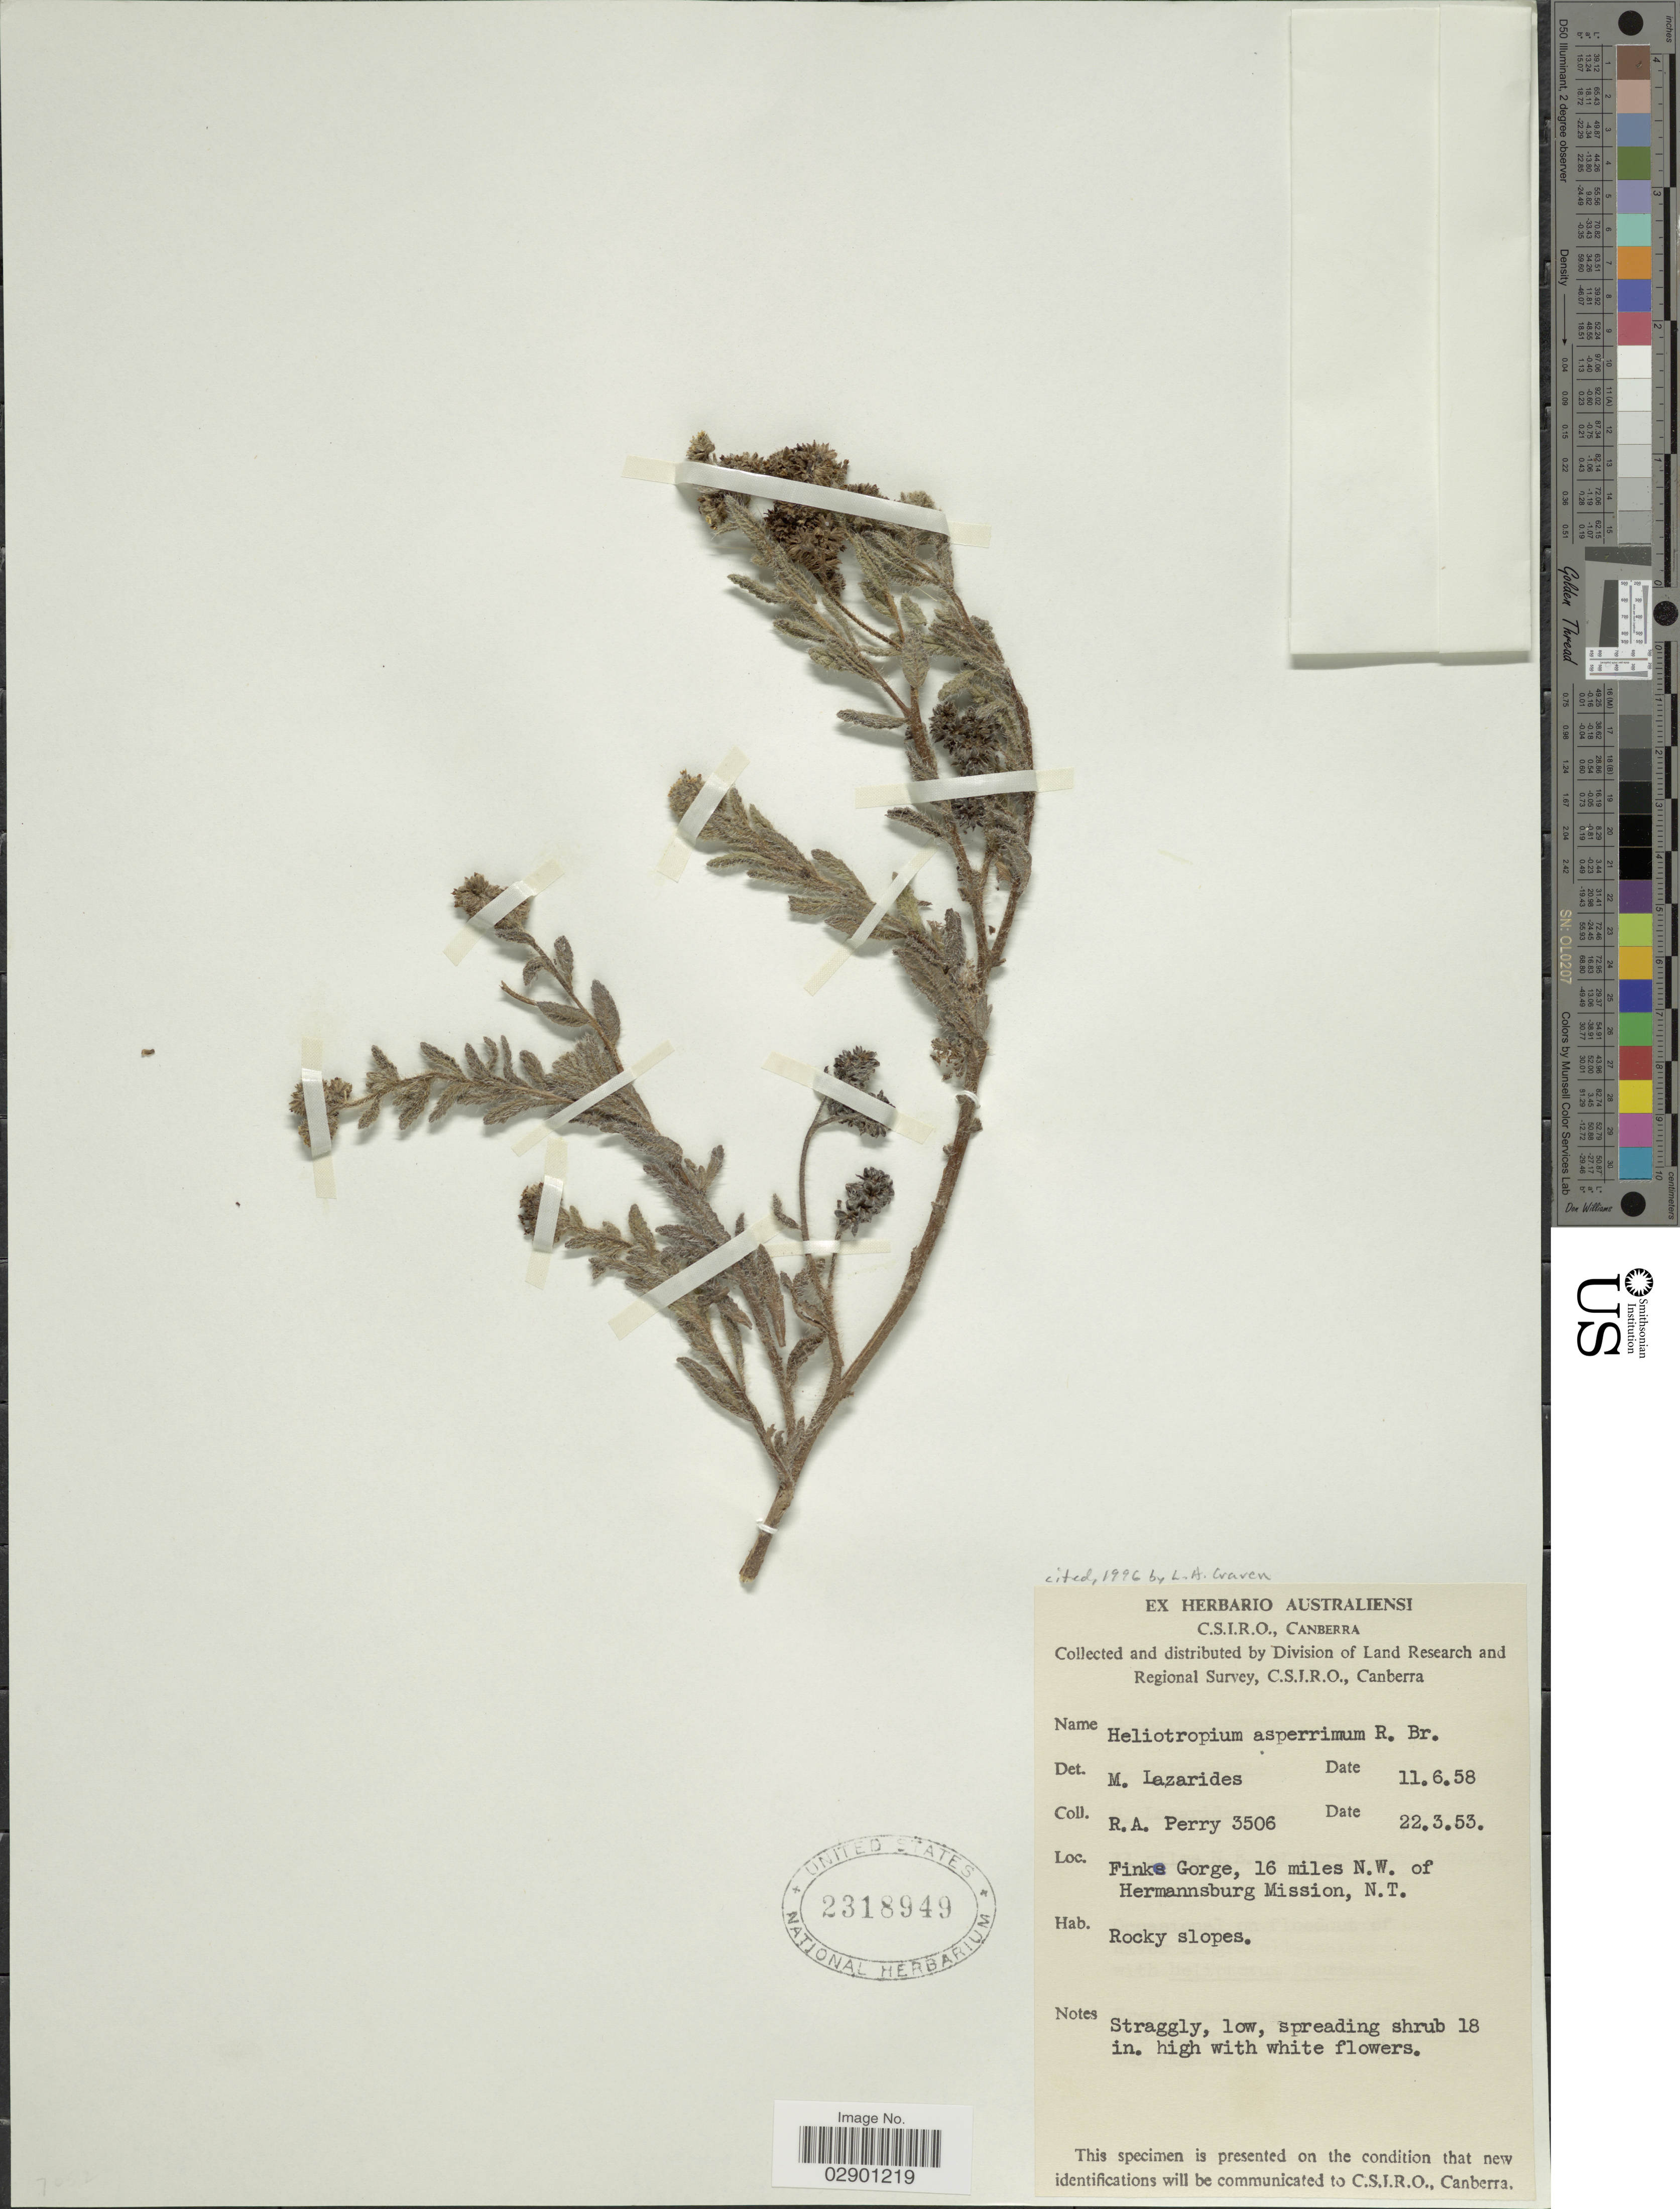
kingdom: Plantae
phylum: Tracheophyta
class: Magnoliopsida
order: Boraginales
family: Heliotropiaceae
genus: Heliotropium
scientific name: Heliotropium asperrimum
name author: (Andersson) Andersson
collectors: Perry, R. A.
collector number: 3506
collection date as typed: Transcribed d/m/y: 22/3/53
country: Australia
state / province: Northern Territory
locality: Finke Gorge, 16 miles N.W. of Hermannsburg Mission, N.T.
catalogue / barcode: US 2318949